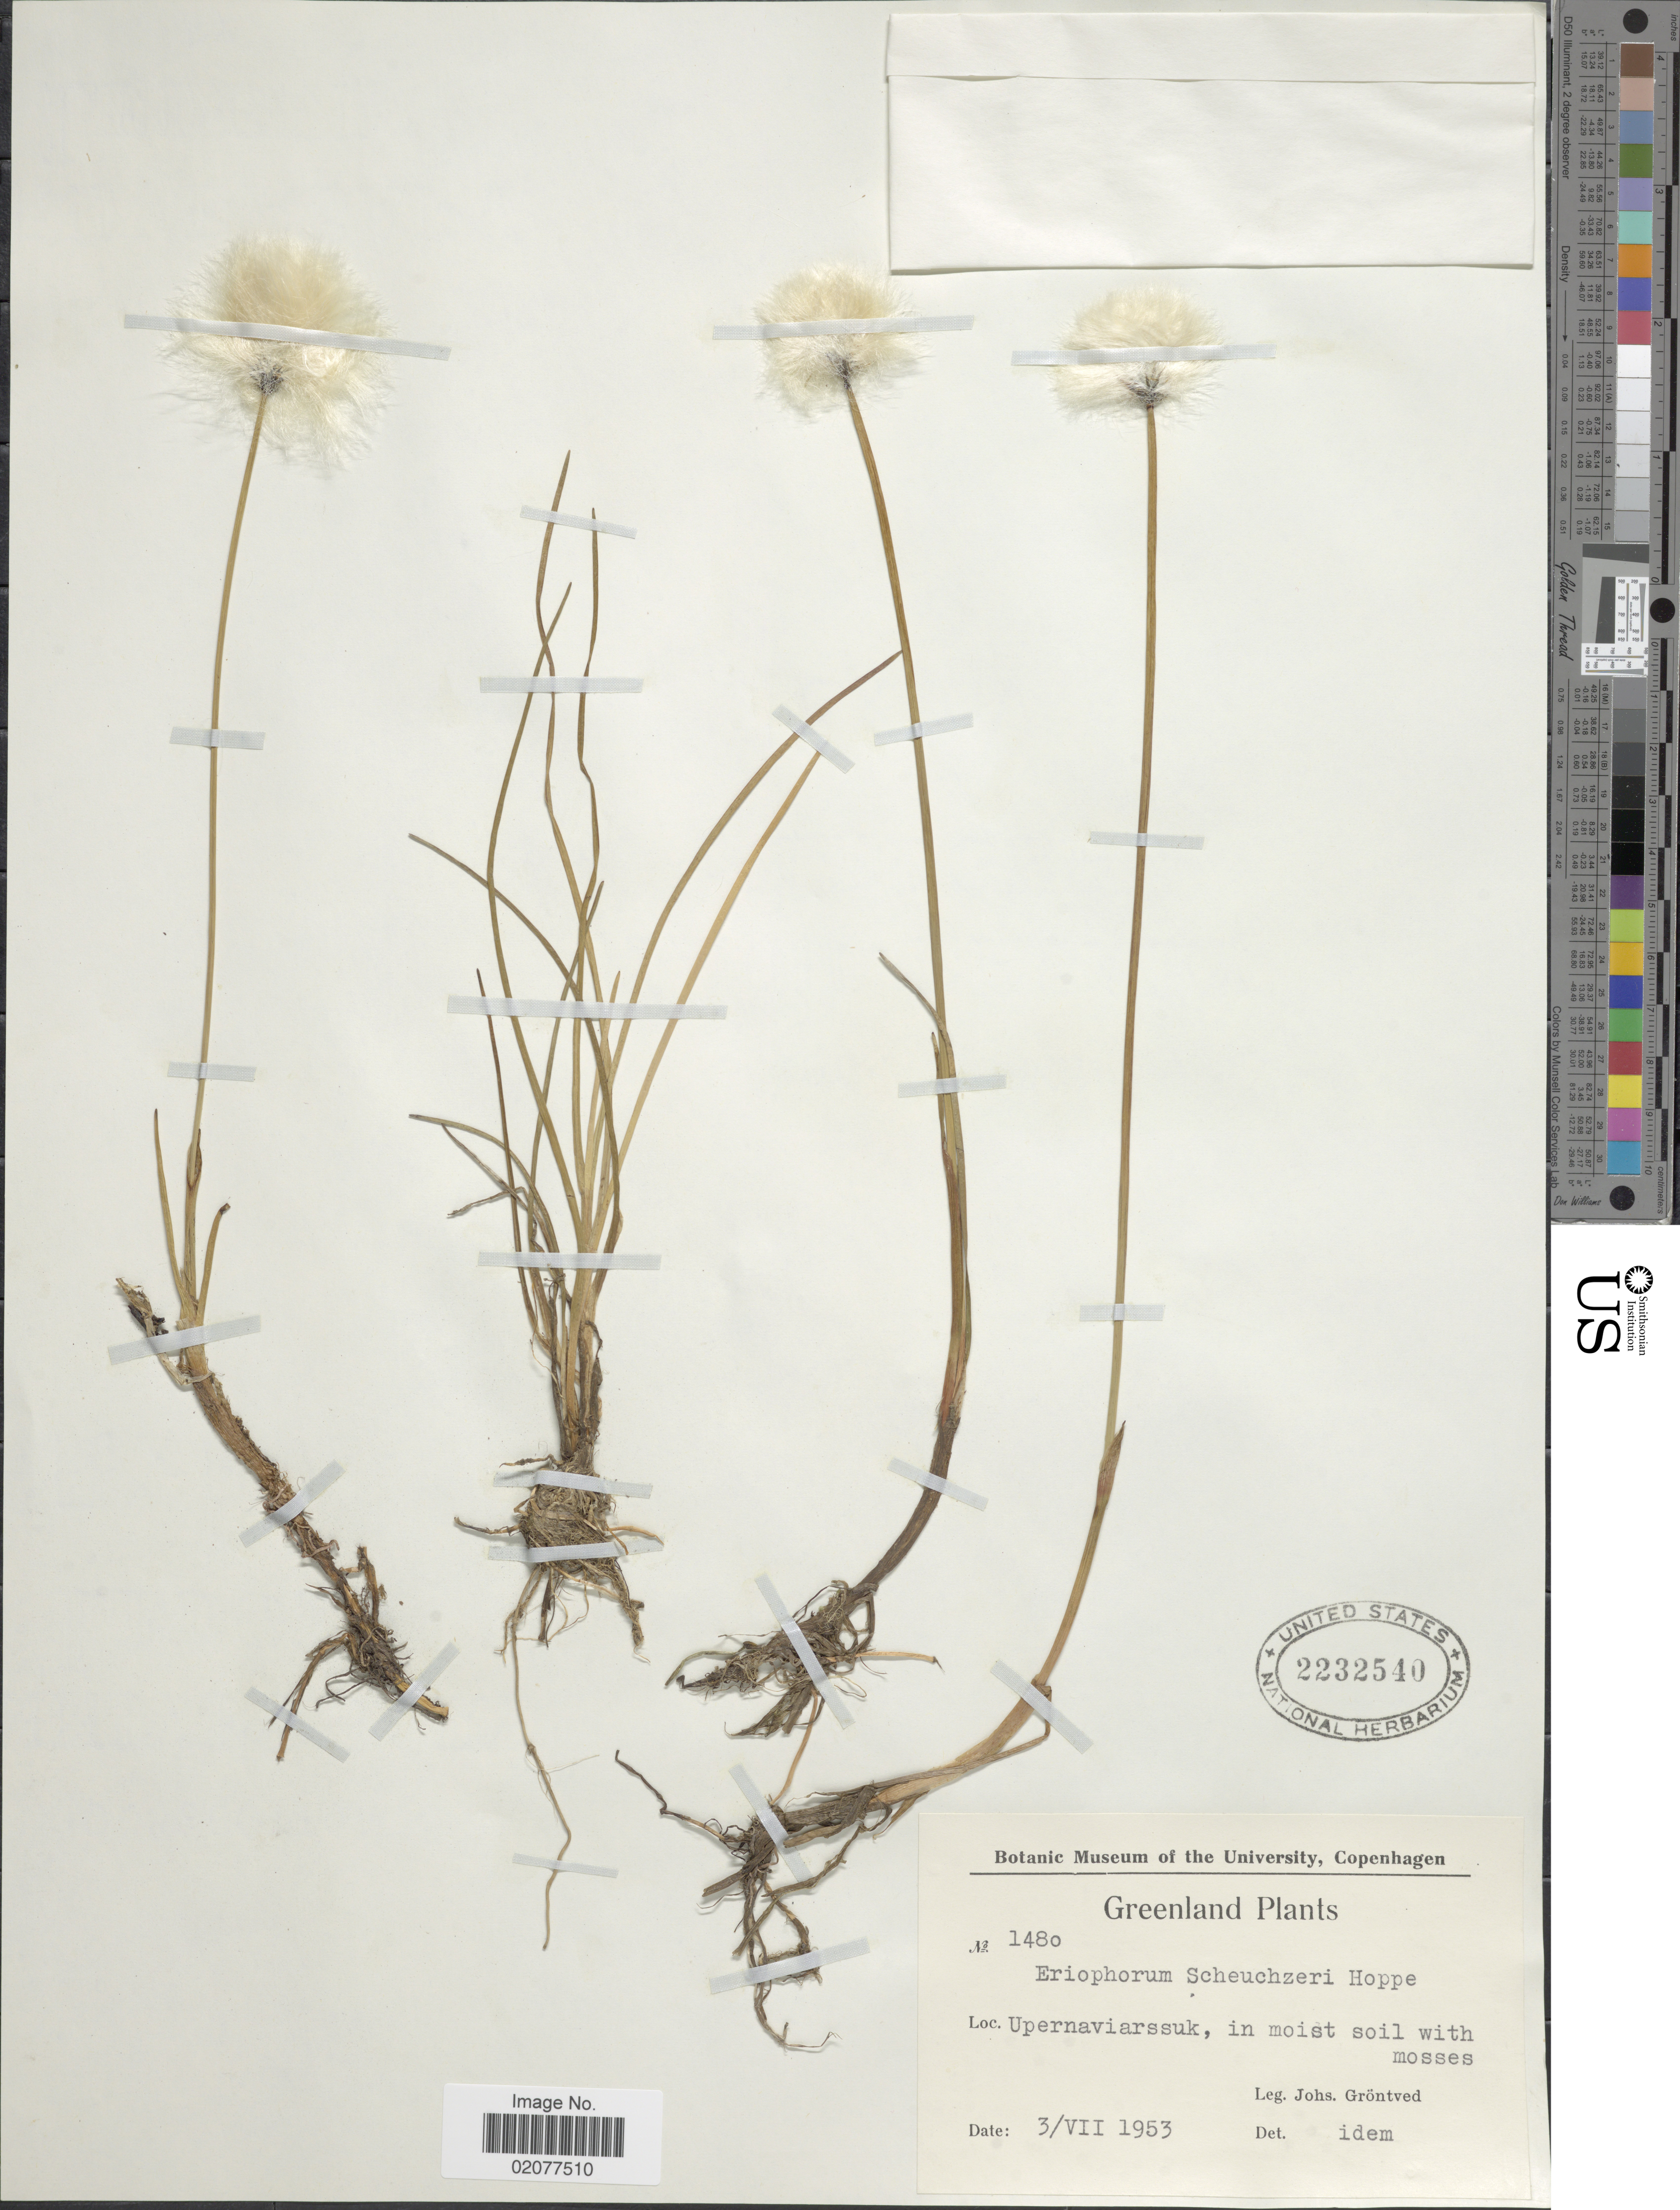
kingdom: Plantae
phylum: Tracheophyta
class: Liliopsida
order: Poales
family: Cyperaceae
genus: Eriophorum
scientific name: Eriophorum scheuchzeri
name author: Hoppe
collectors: J. Gröntved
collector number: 1480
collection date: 1953-07-03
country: Greenland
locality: Greenland. Upernaviarssuk, in moist soil with mosses.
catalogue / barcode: US 2232540